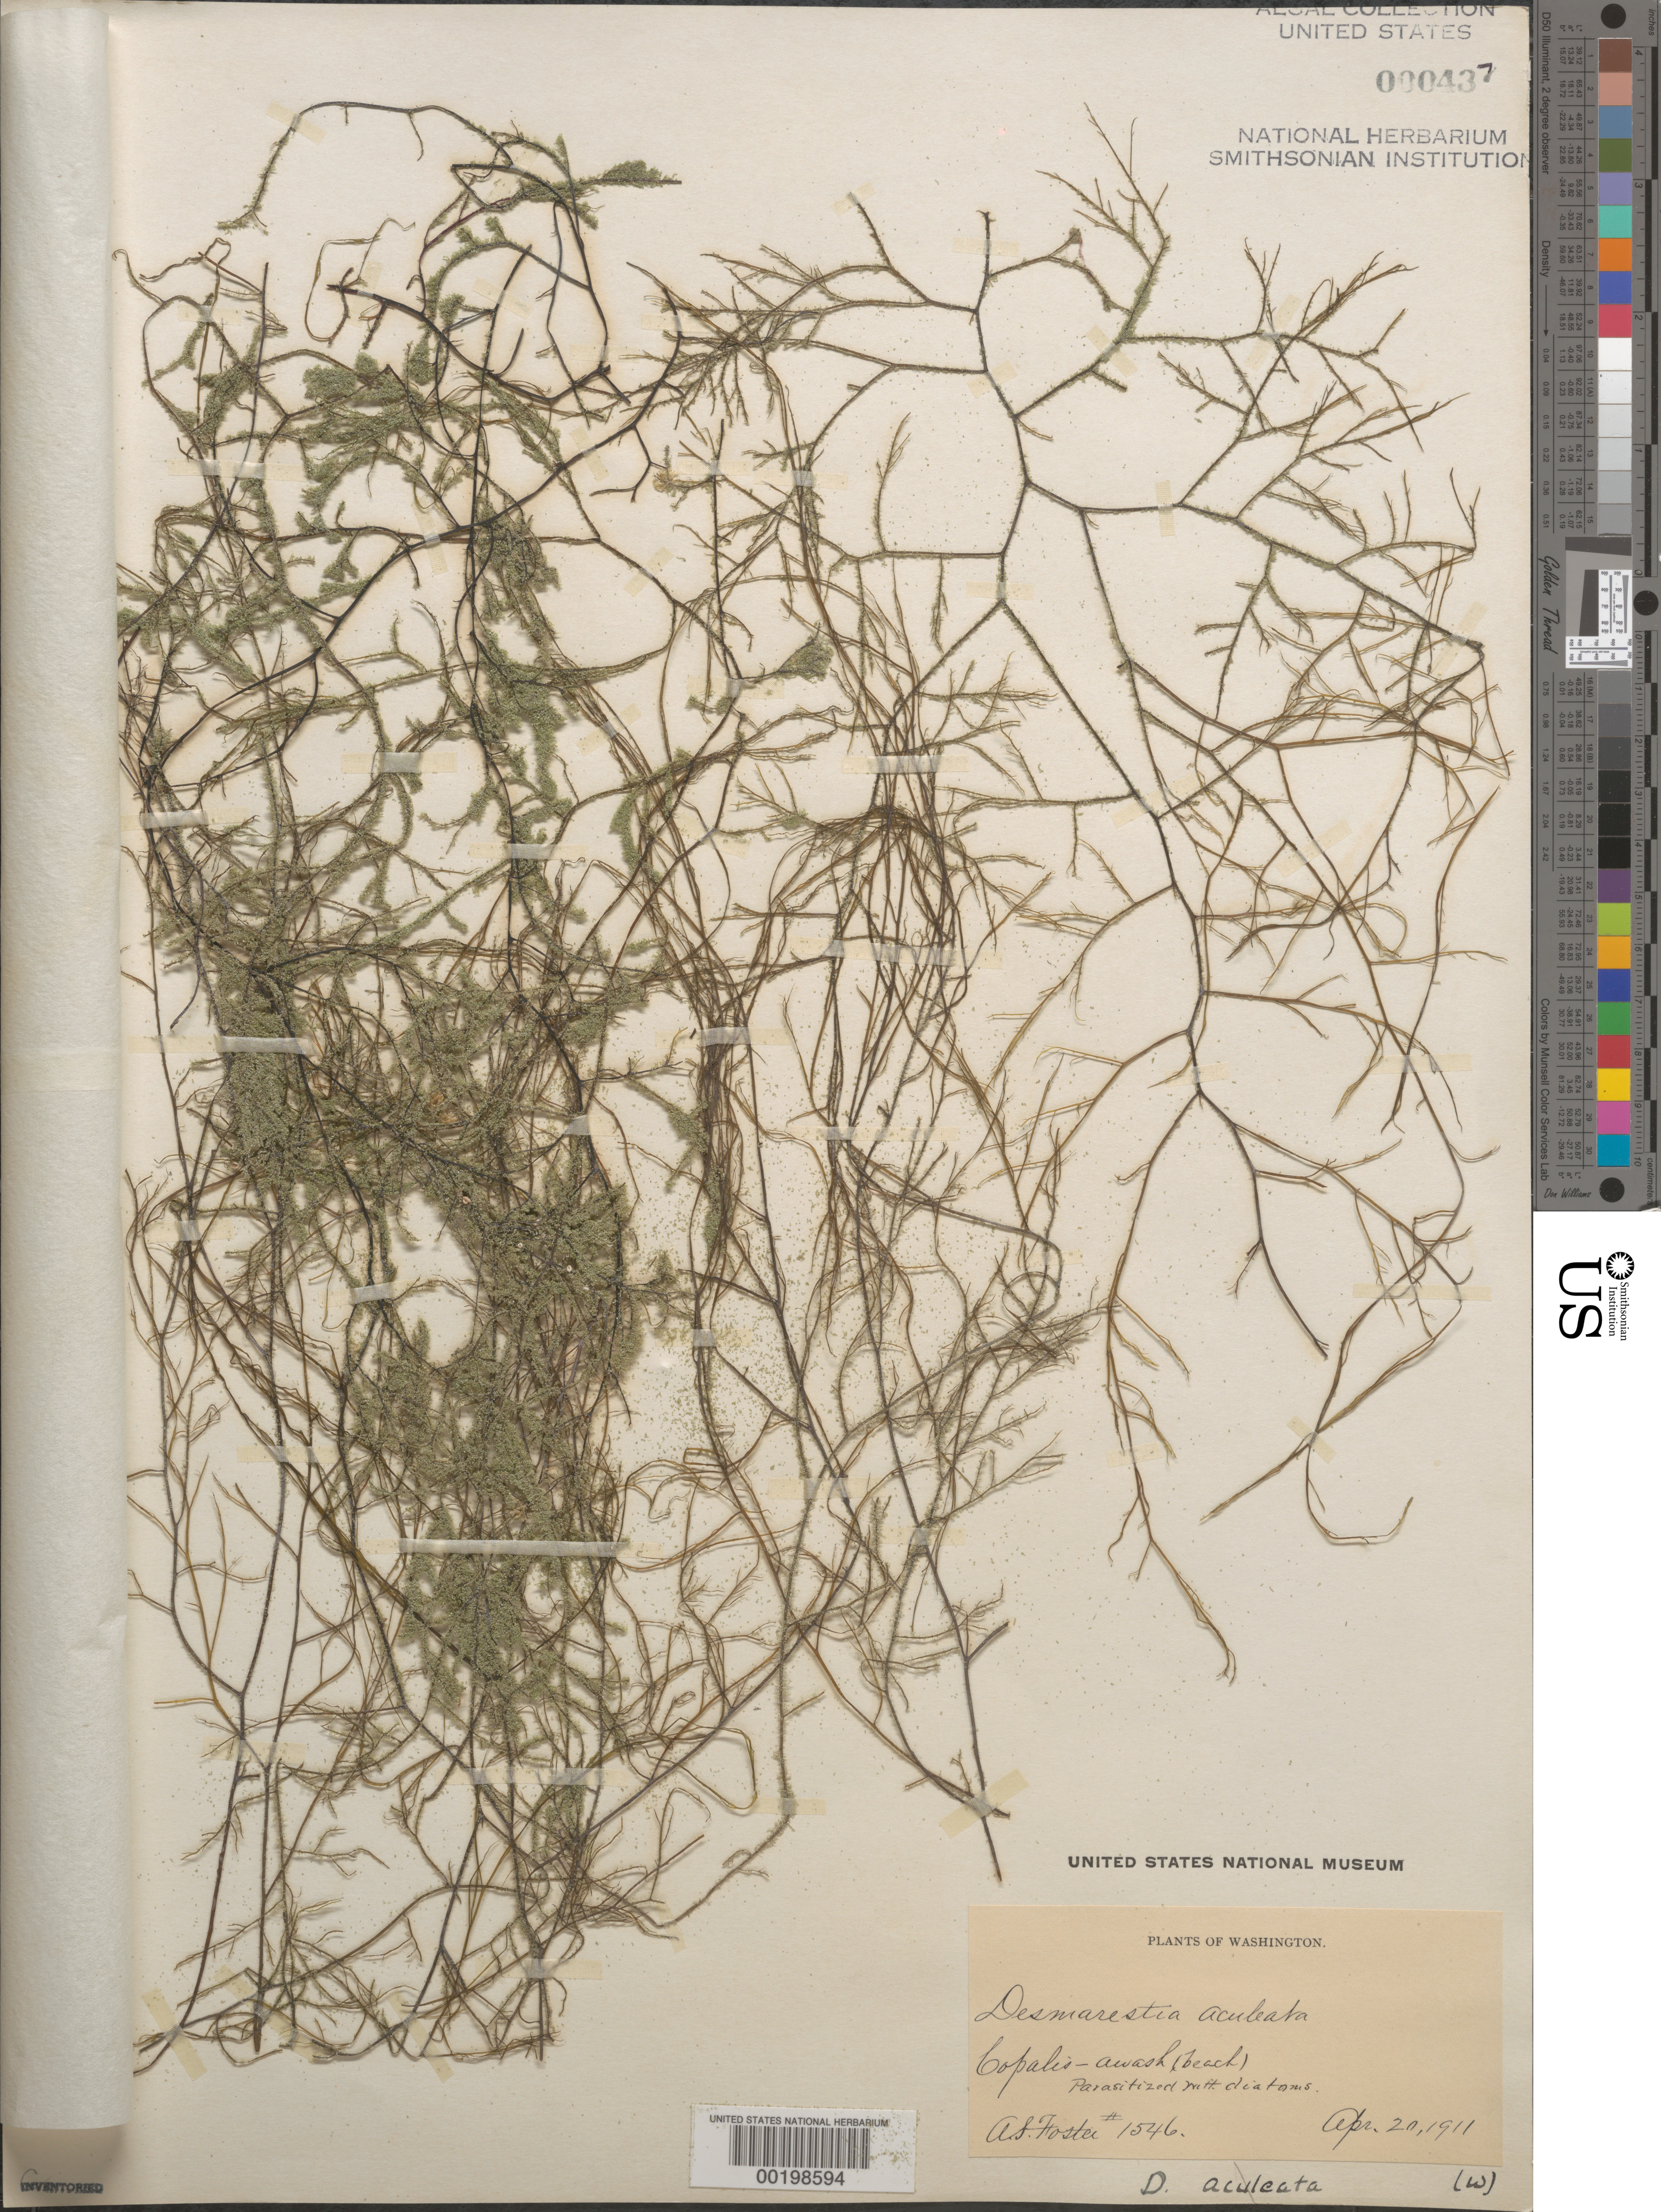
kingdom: Chromista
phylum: Ochrophyta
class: Phaeophyceae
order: Desmarestiales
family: Desmarestiaceae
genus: Desmarestia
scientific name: Desmarestia intermedia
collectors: A. S. Foster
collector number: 1546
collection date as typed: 20 Apr 1911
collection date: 1911-04-20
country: United States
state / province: Washington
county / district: Grays Harbor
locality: Copalis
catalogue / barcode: US 437